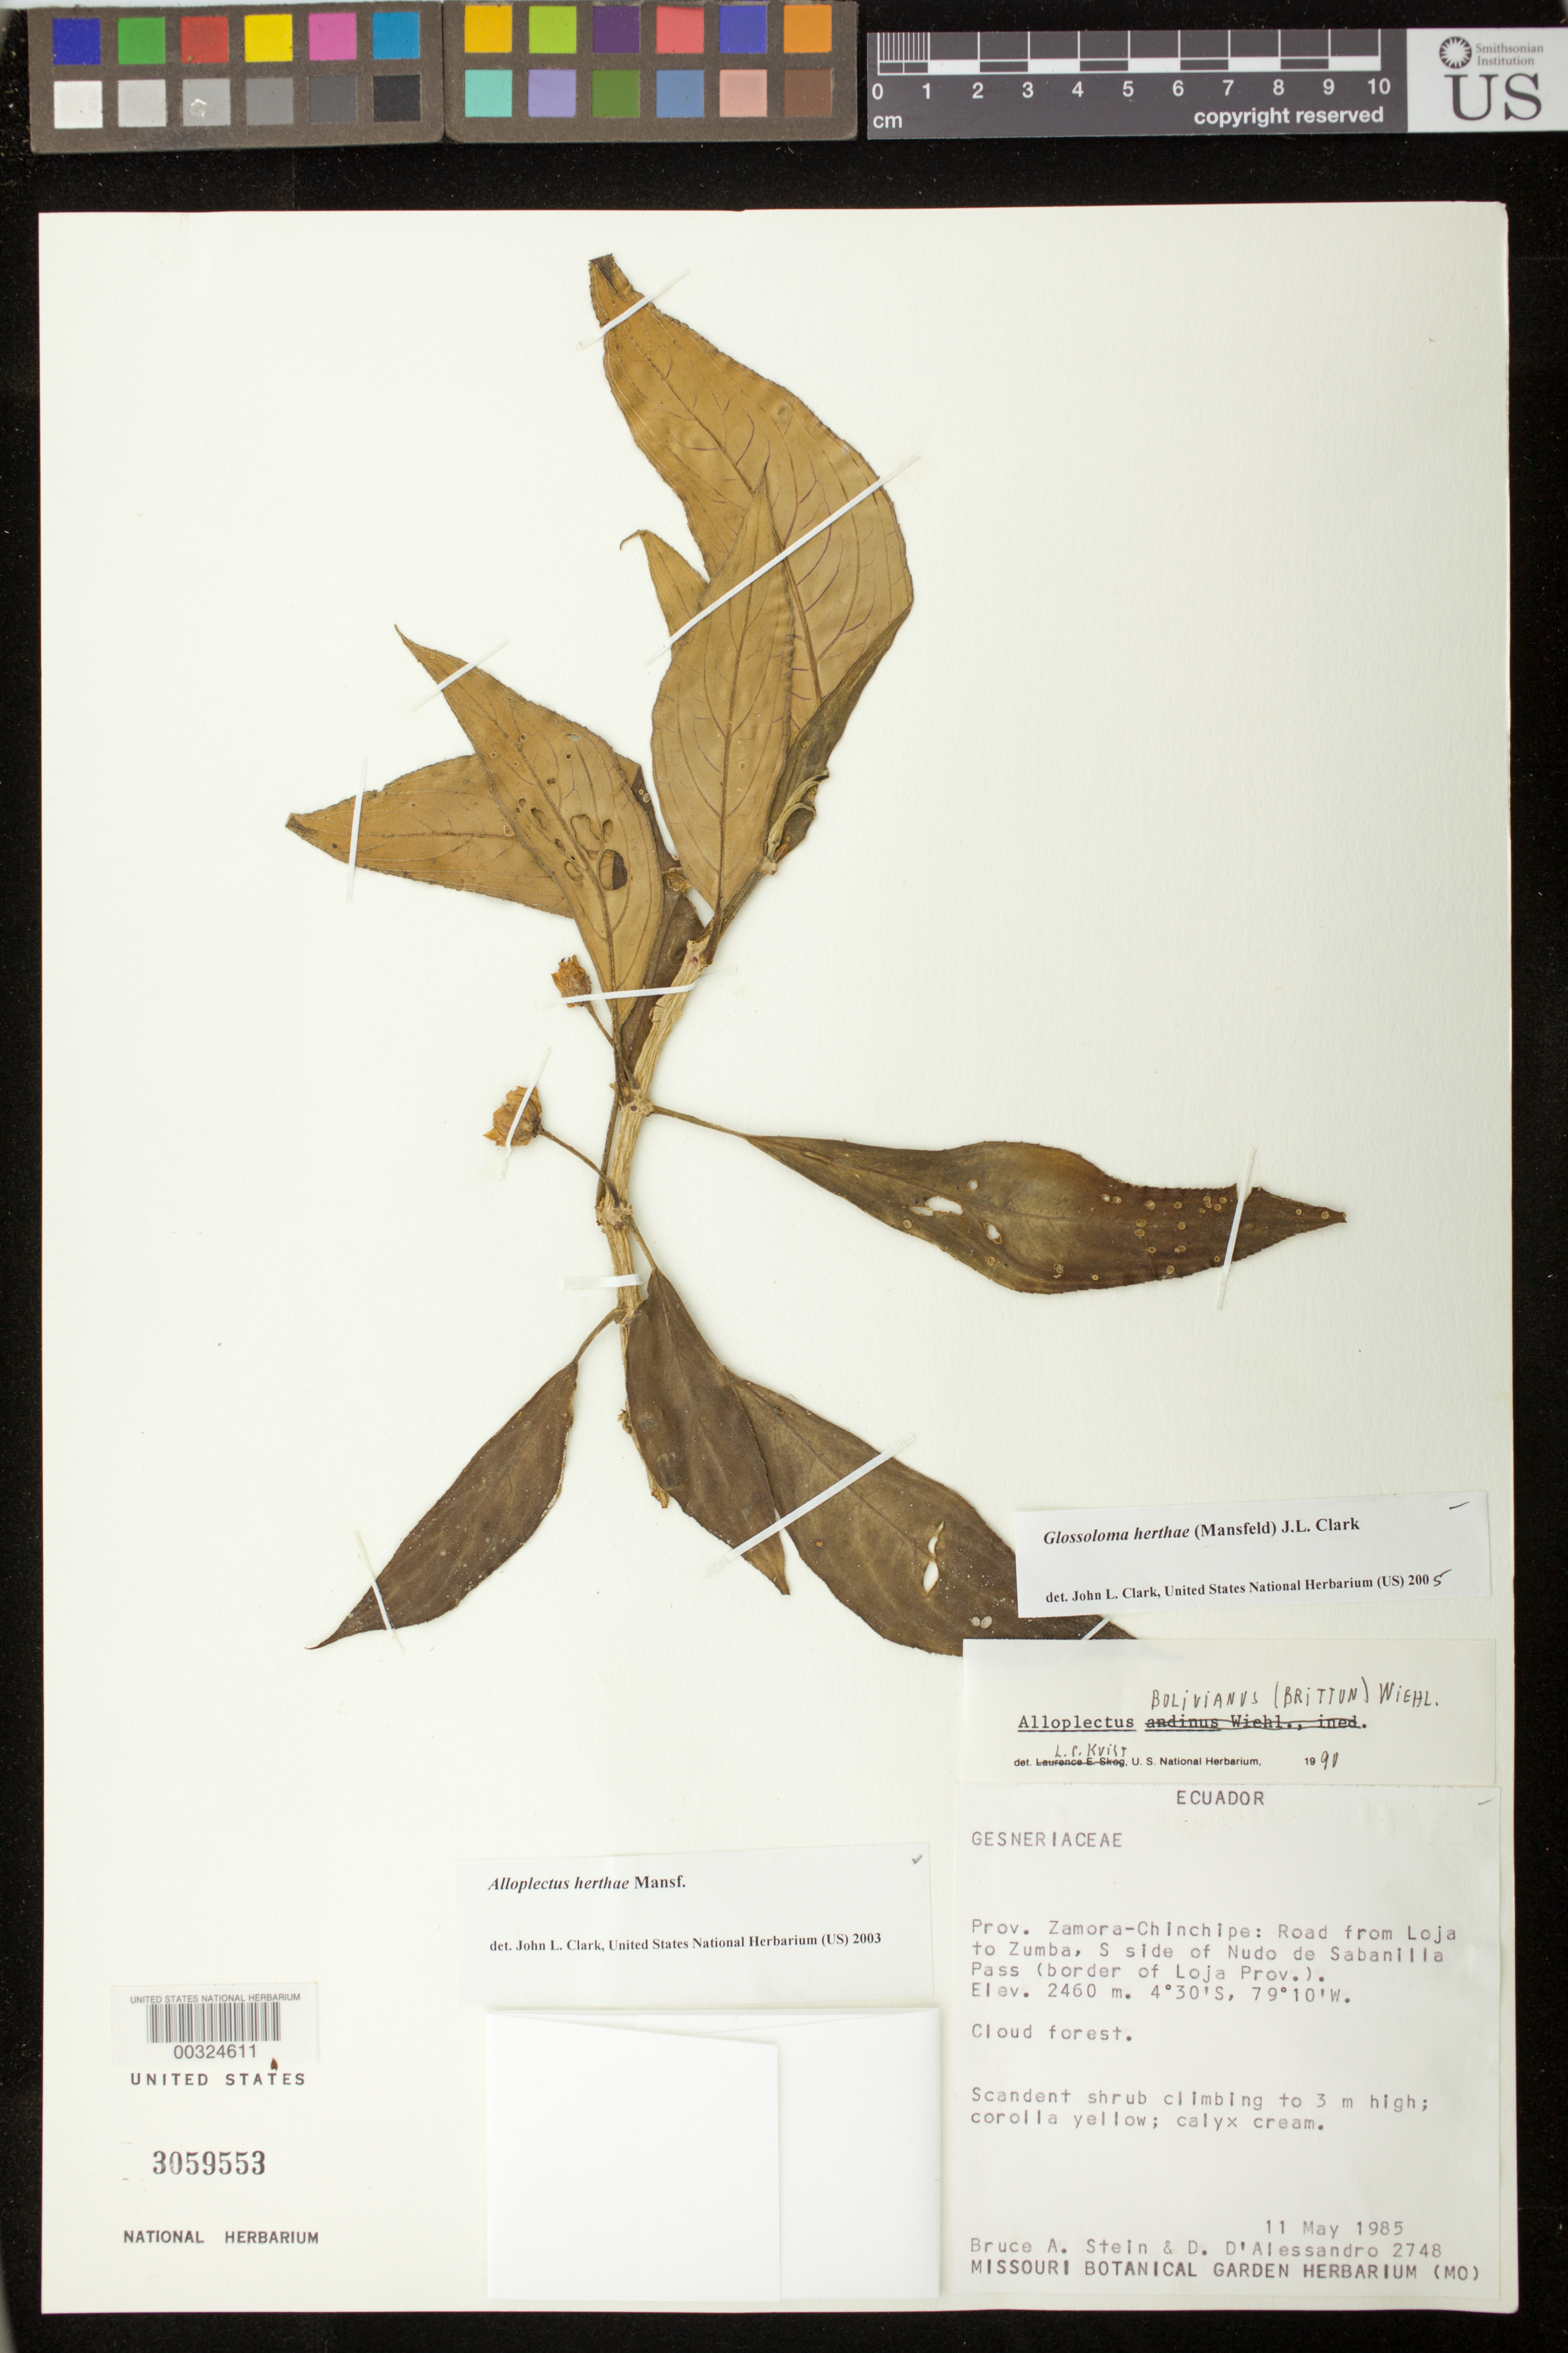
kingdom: Plantae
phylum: Tracheophyta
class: Magnoliopsida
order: Lamiales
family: Gesneriaceae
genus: Glossoloma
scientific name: Glossoloma herthae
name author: (Mansf.) J.L. Clark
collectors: B. A. Stein & D. D'alessandro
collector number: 2748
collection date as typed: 11 May 1985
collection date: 1985-05-11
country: Ecuador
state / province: Zamora-Chinchipe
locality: Road from Loja to Zumba, S side of Nudo de Sabanilla Pass (border of Loja Prov)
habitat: Cloud forest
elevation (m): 2460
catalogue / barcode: US 3059553